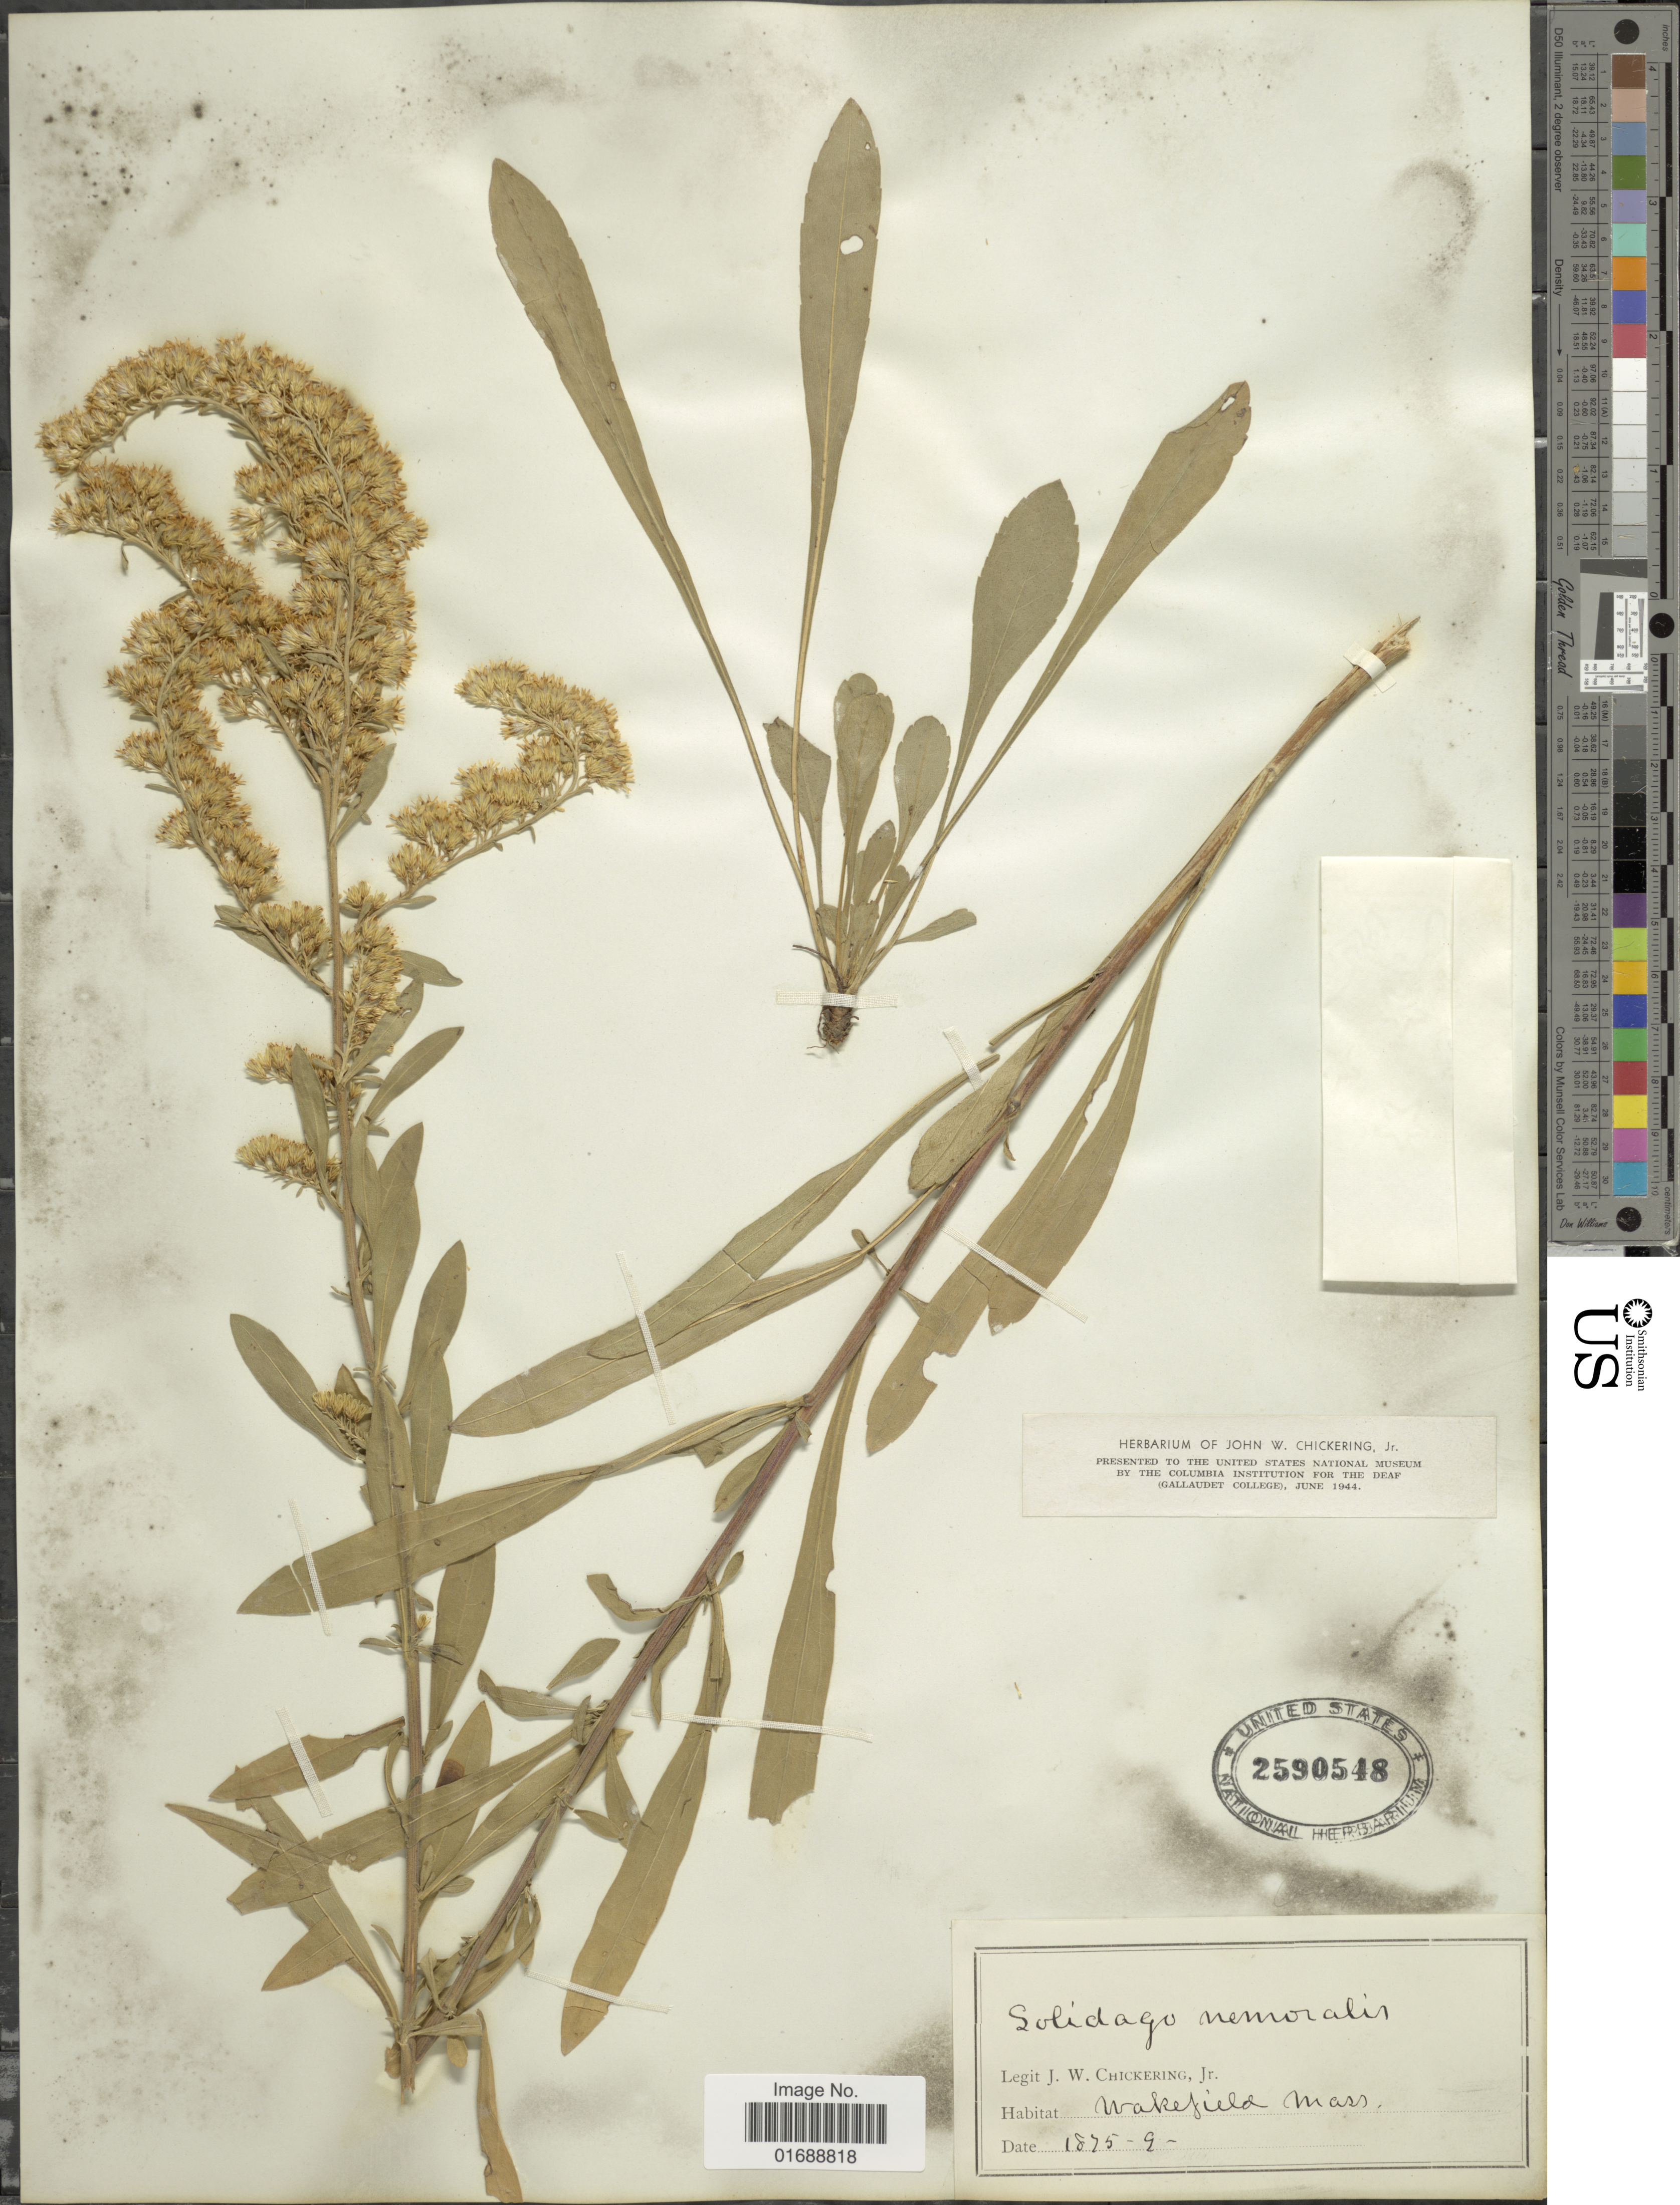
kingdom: Plantae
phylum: Tracheophyta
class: Magnoliopsida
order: Asterales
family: Asteraceae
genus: Solidago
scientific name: Solidago nemoralis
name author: Aiton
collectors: J. W. Chickering Jr.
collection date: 1875-09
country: United States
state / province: Massachusetts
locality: Wakefield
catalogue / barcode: US 2590548